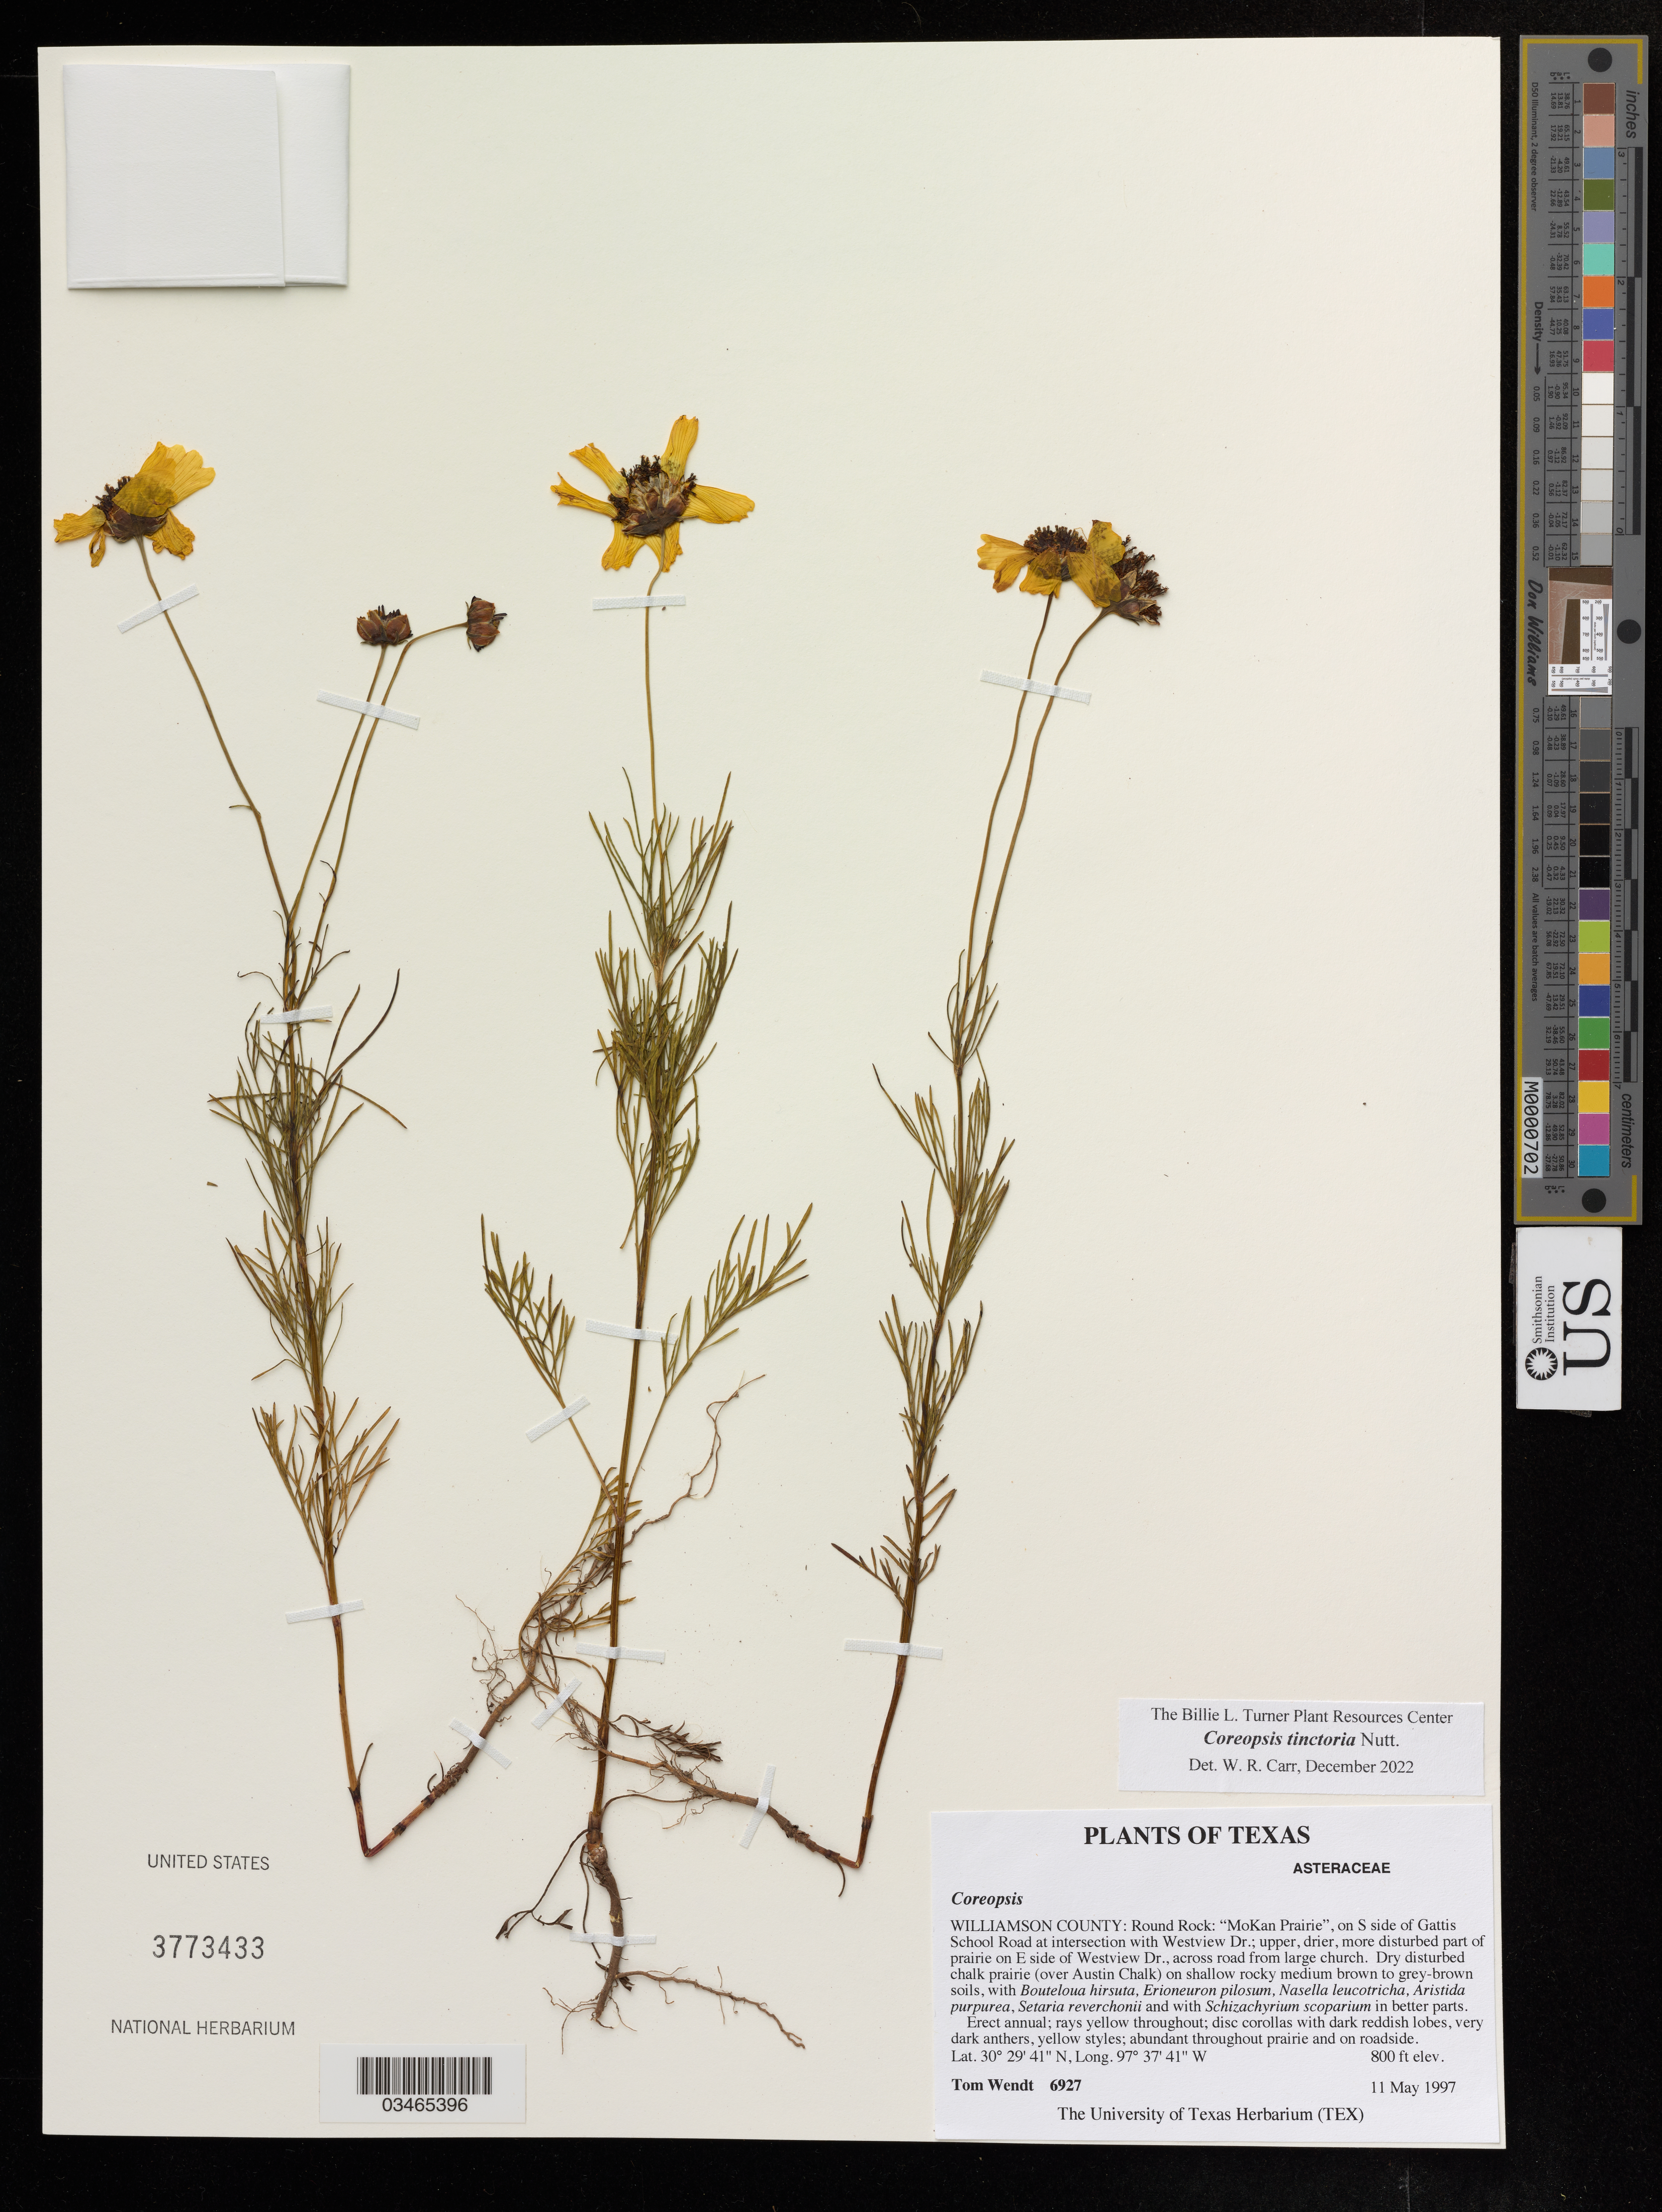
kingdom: Plantae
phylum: Tracheophyta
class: Magnoliopsida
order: Asterales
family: Asteraceae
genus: Coreopsis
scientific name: Coreopsis tinctoria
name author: Nutt.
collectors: T. Wendt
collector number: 6927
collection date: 1997-05-11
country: United States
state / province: Texas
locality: Williamson County, on S Side of Gattis School Road at intersection with Westvieuw DR.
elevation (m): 244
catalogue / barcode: US 3773433